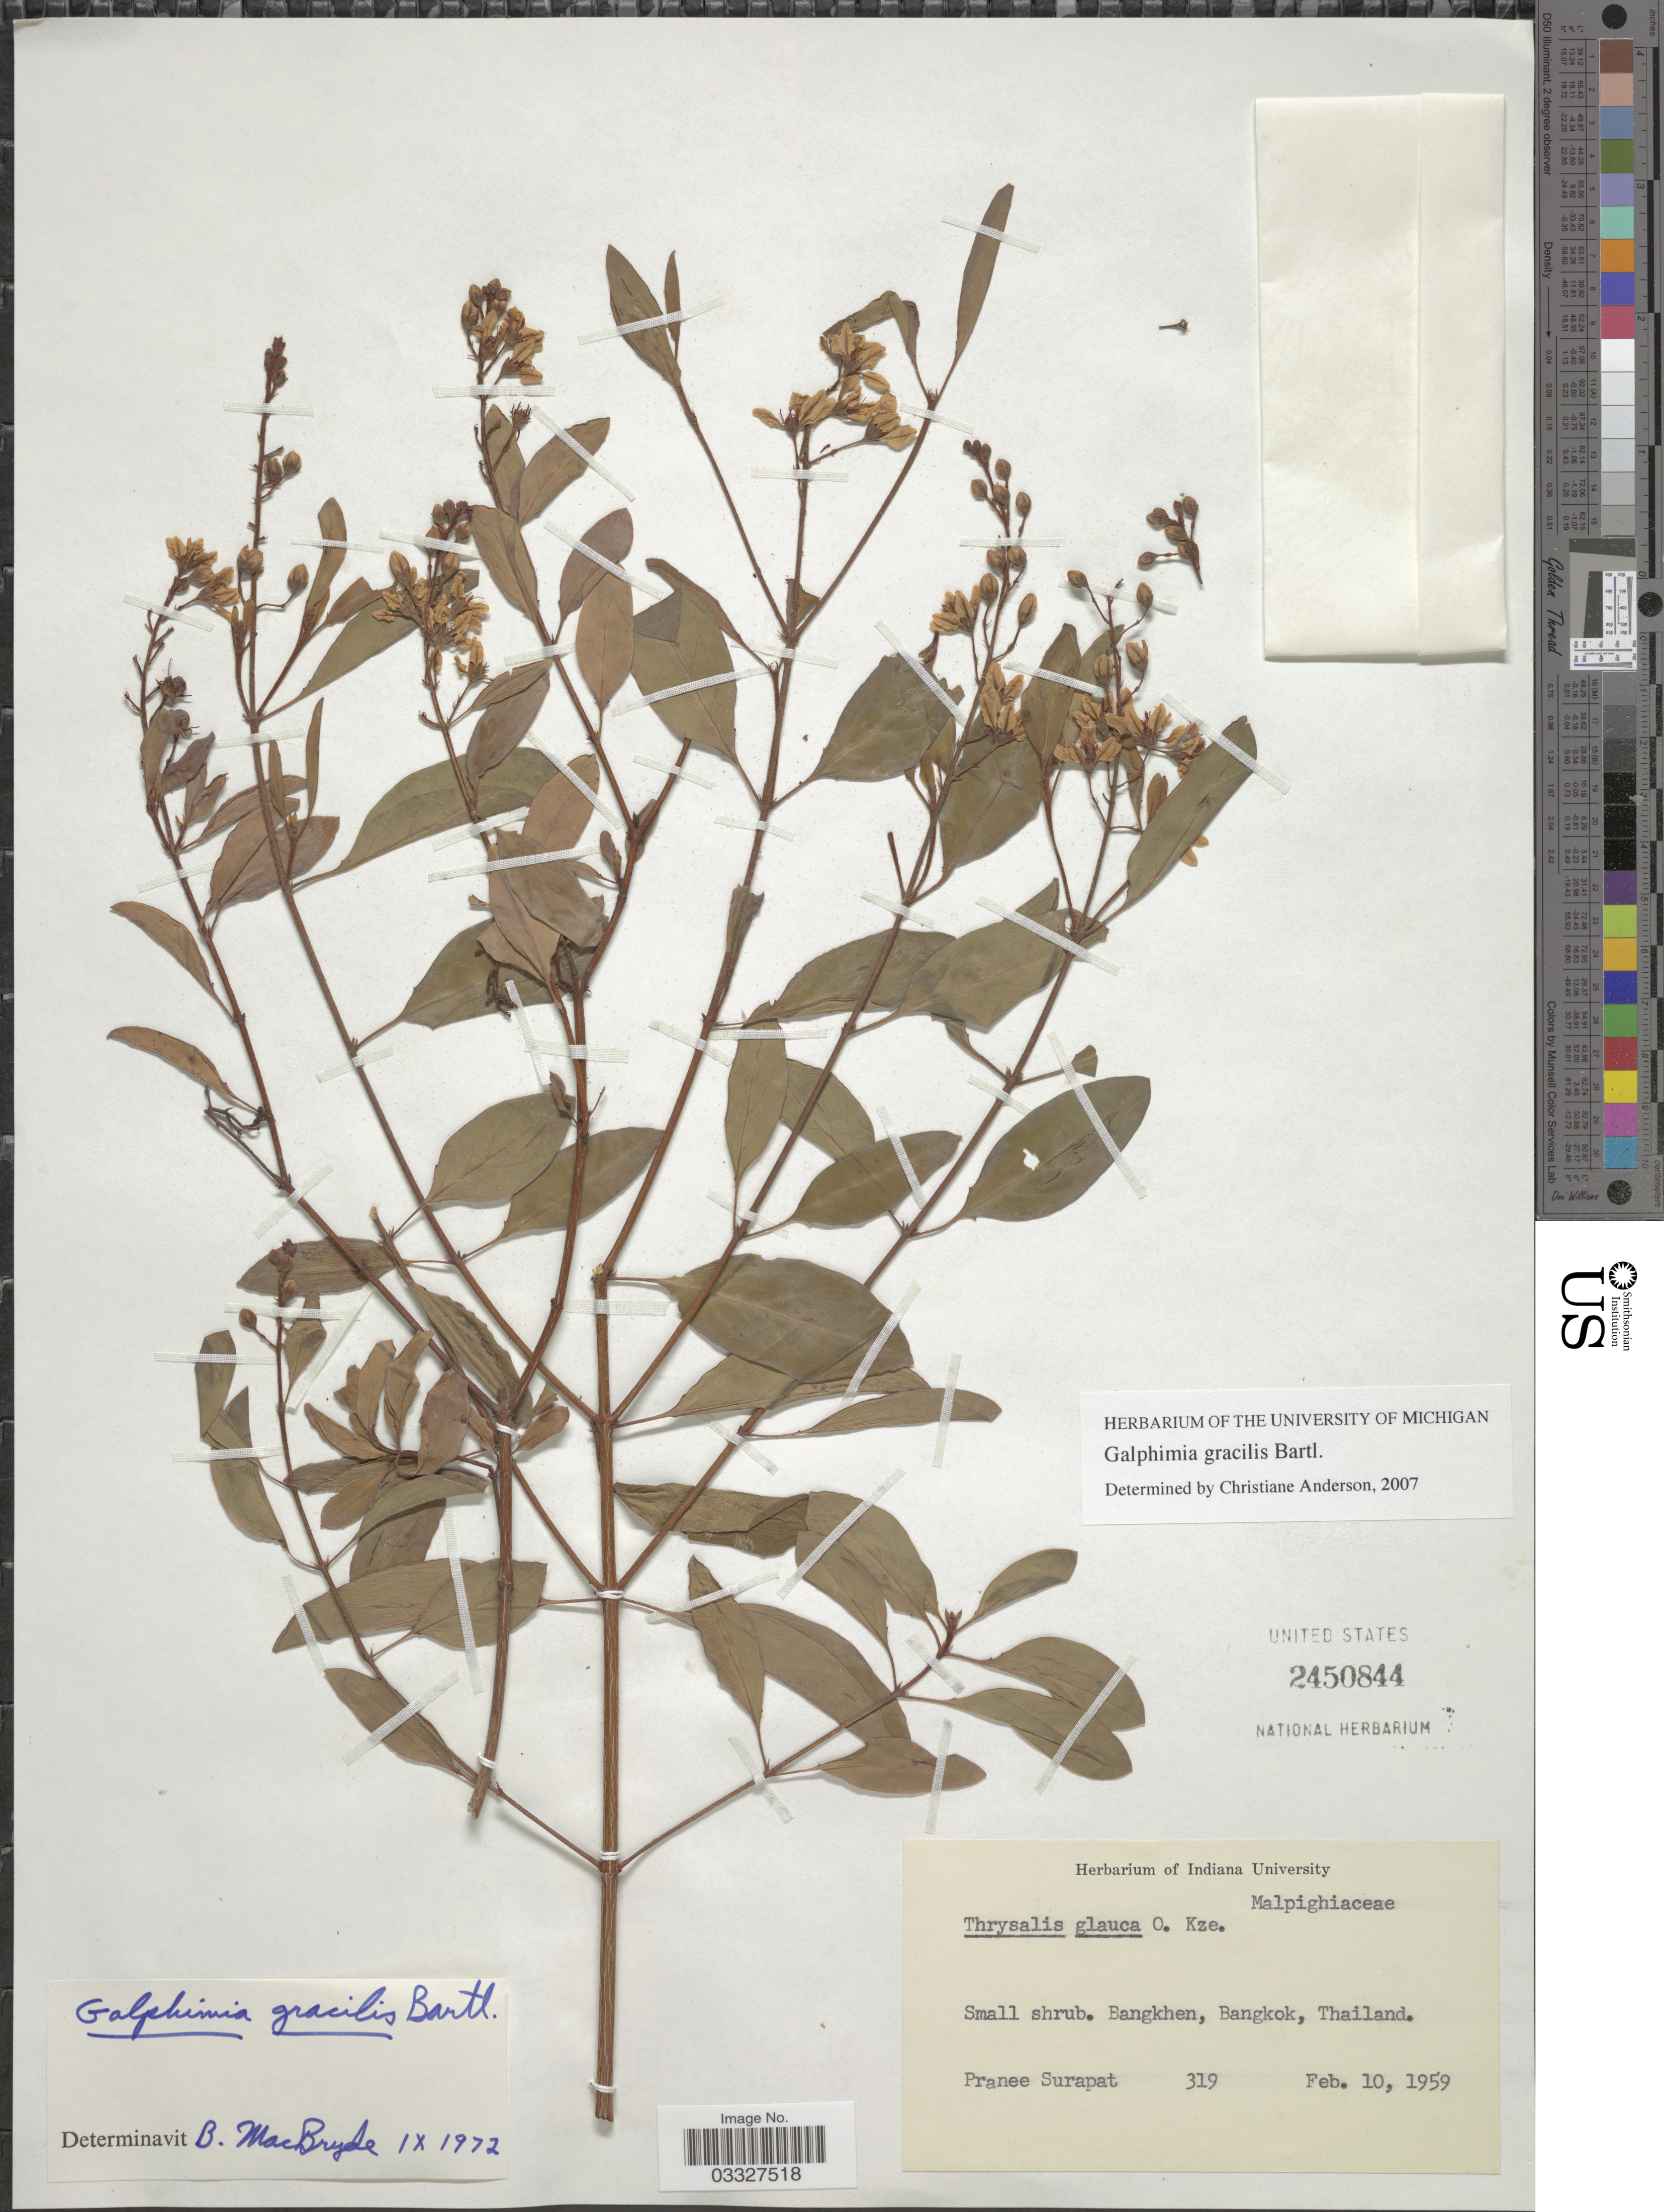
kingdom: Plantae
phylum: Tracheophyta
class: Magnoliopsida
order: Malpighiales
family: Malpighiaceae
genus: Galphimia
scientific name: Galphimia gracilis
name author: Bartl.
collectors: P. Surapat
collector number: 319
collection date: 1959-02-10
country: Thailand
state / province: Bangkok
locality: Bangkhen.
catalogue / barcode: US 2450844